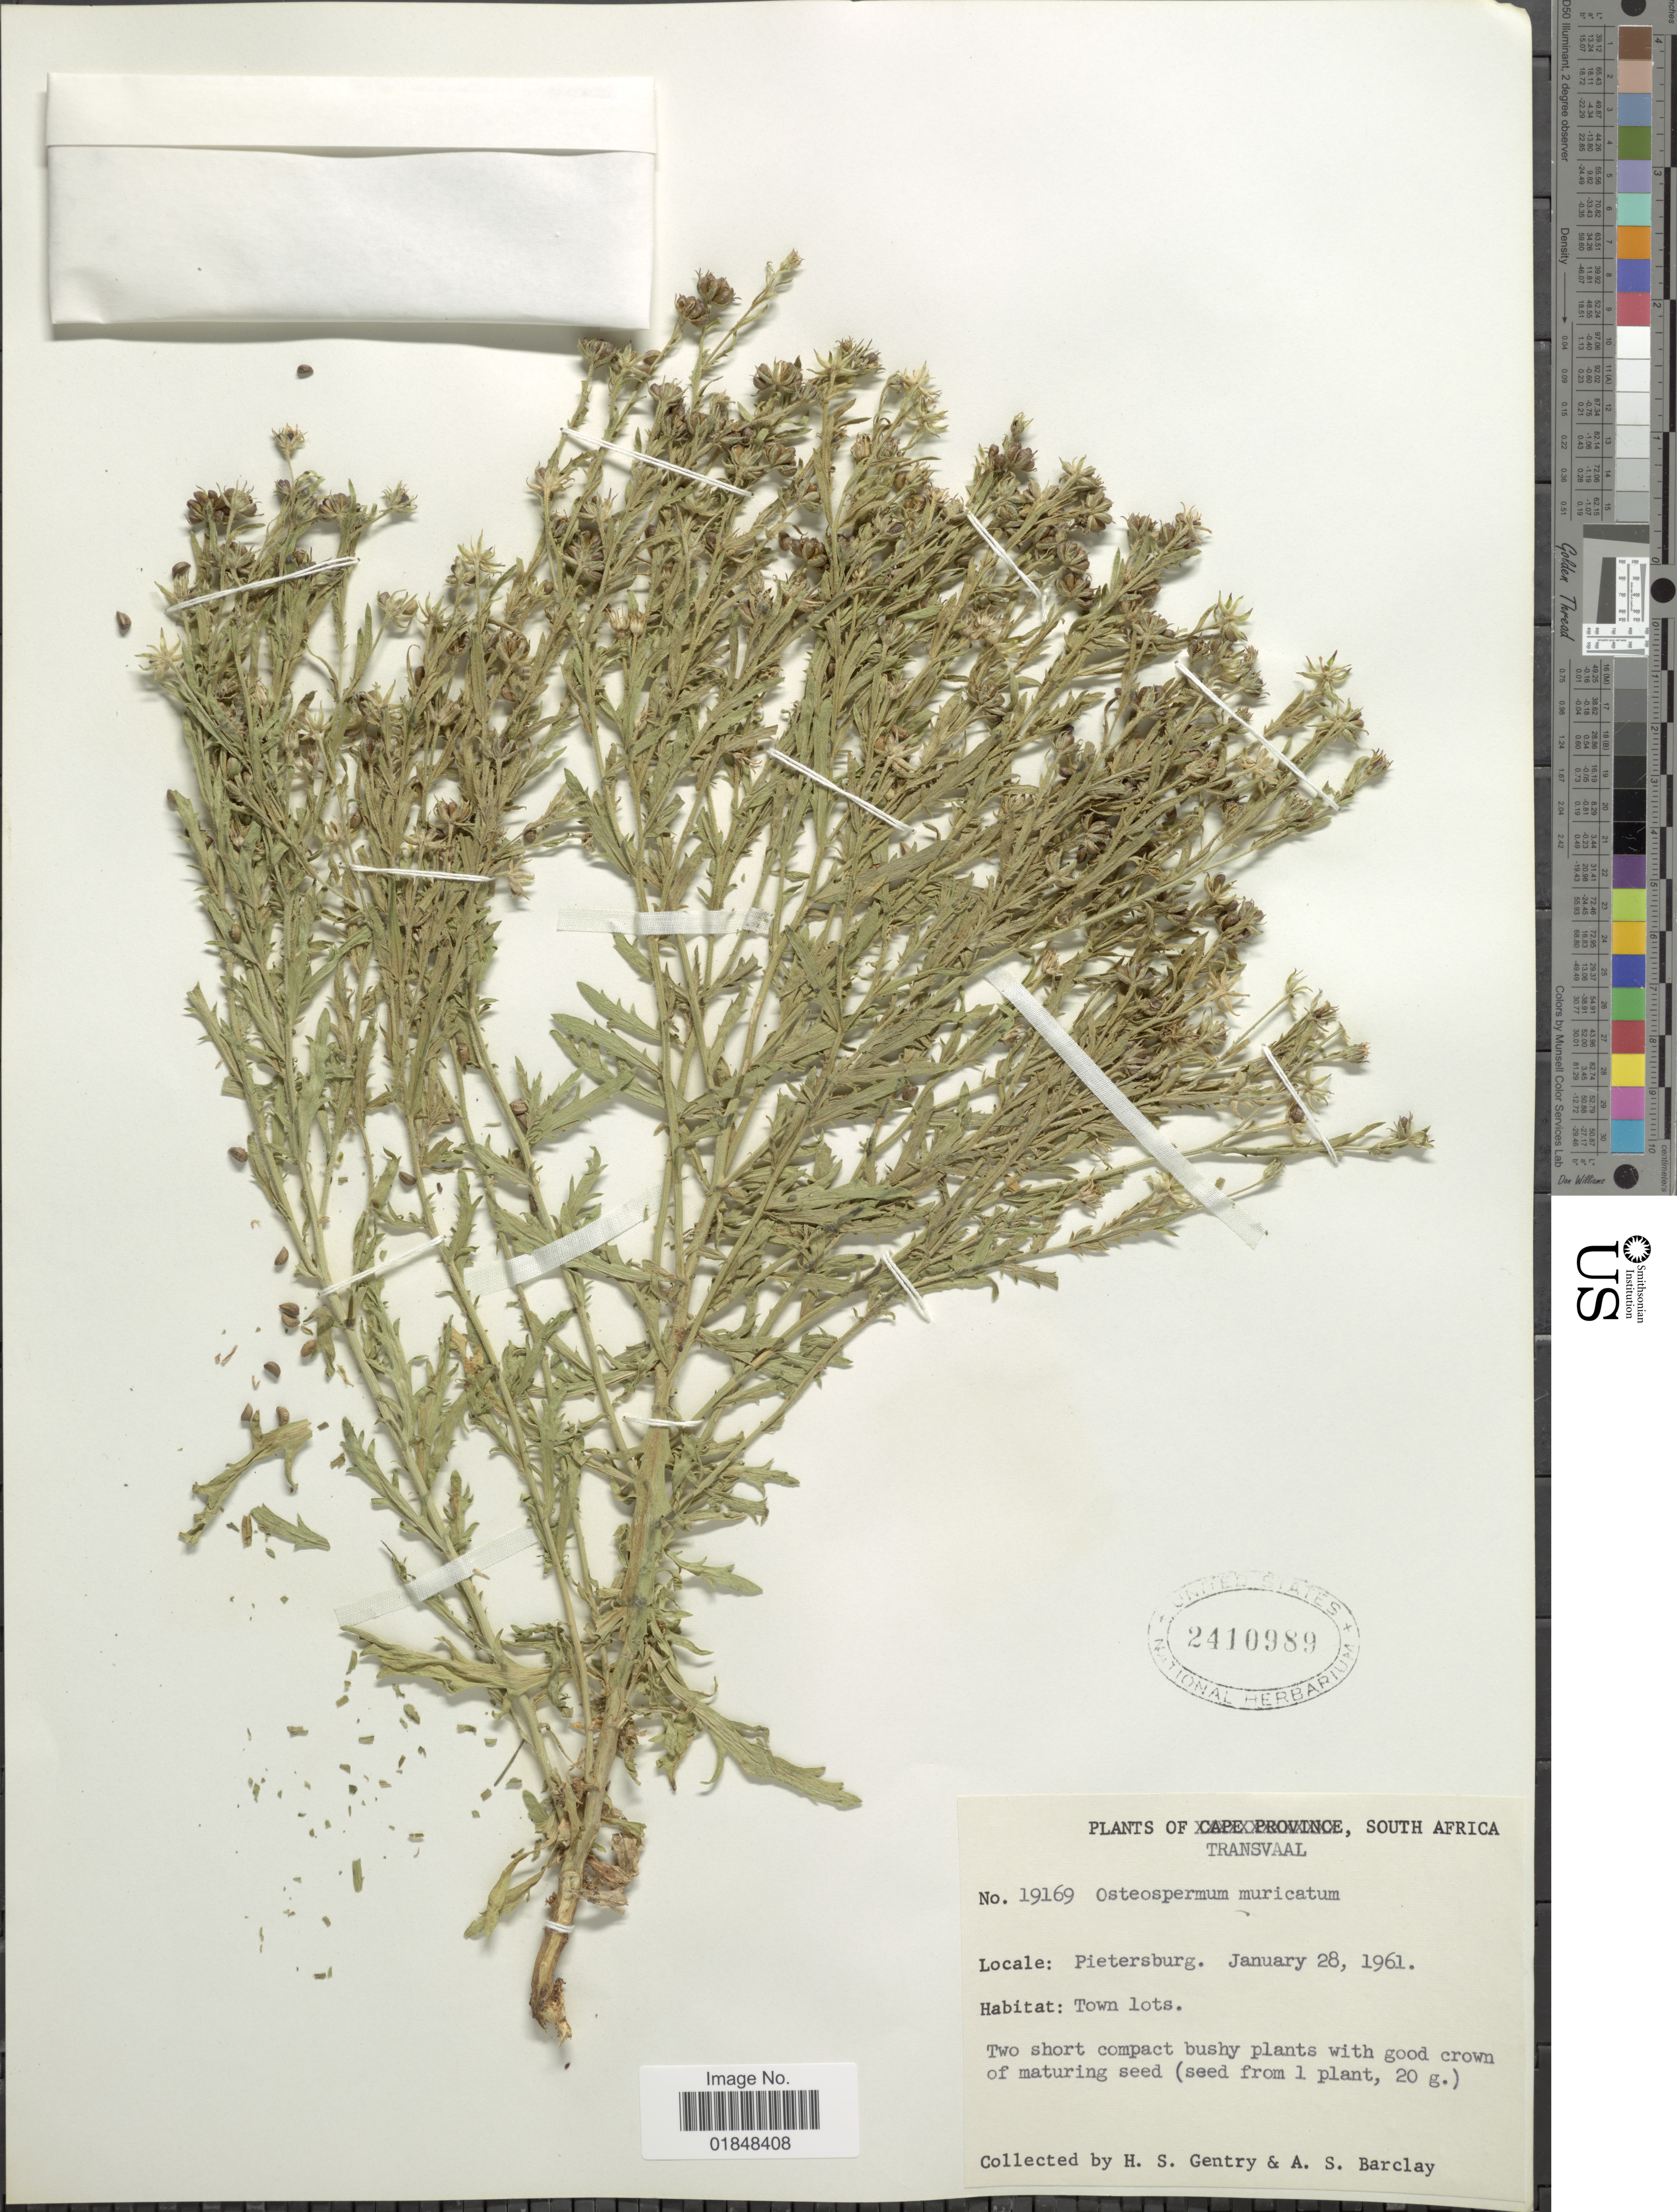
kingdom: Plantae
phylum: Tracheophyta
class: Magnoliopsida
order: Asterales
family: Asteraceae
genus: Osteospermum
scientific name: Osteospermum muricatum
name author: E. Mey.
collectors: H. S. Gentry & A. S. Barclay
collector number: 19169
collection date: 1961-01-28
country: South Africa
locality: Transvaal. Pietersburg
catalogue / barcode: US 2140989